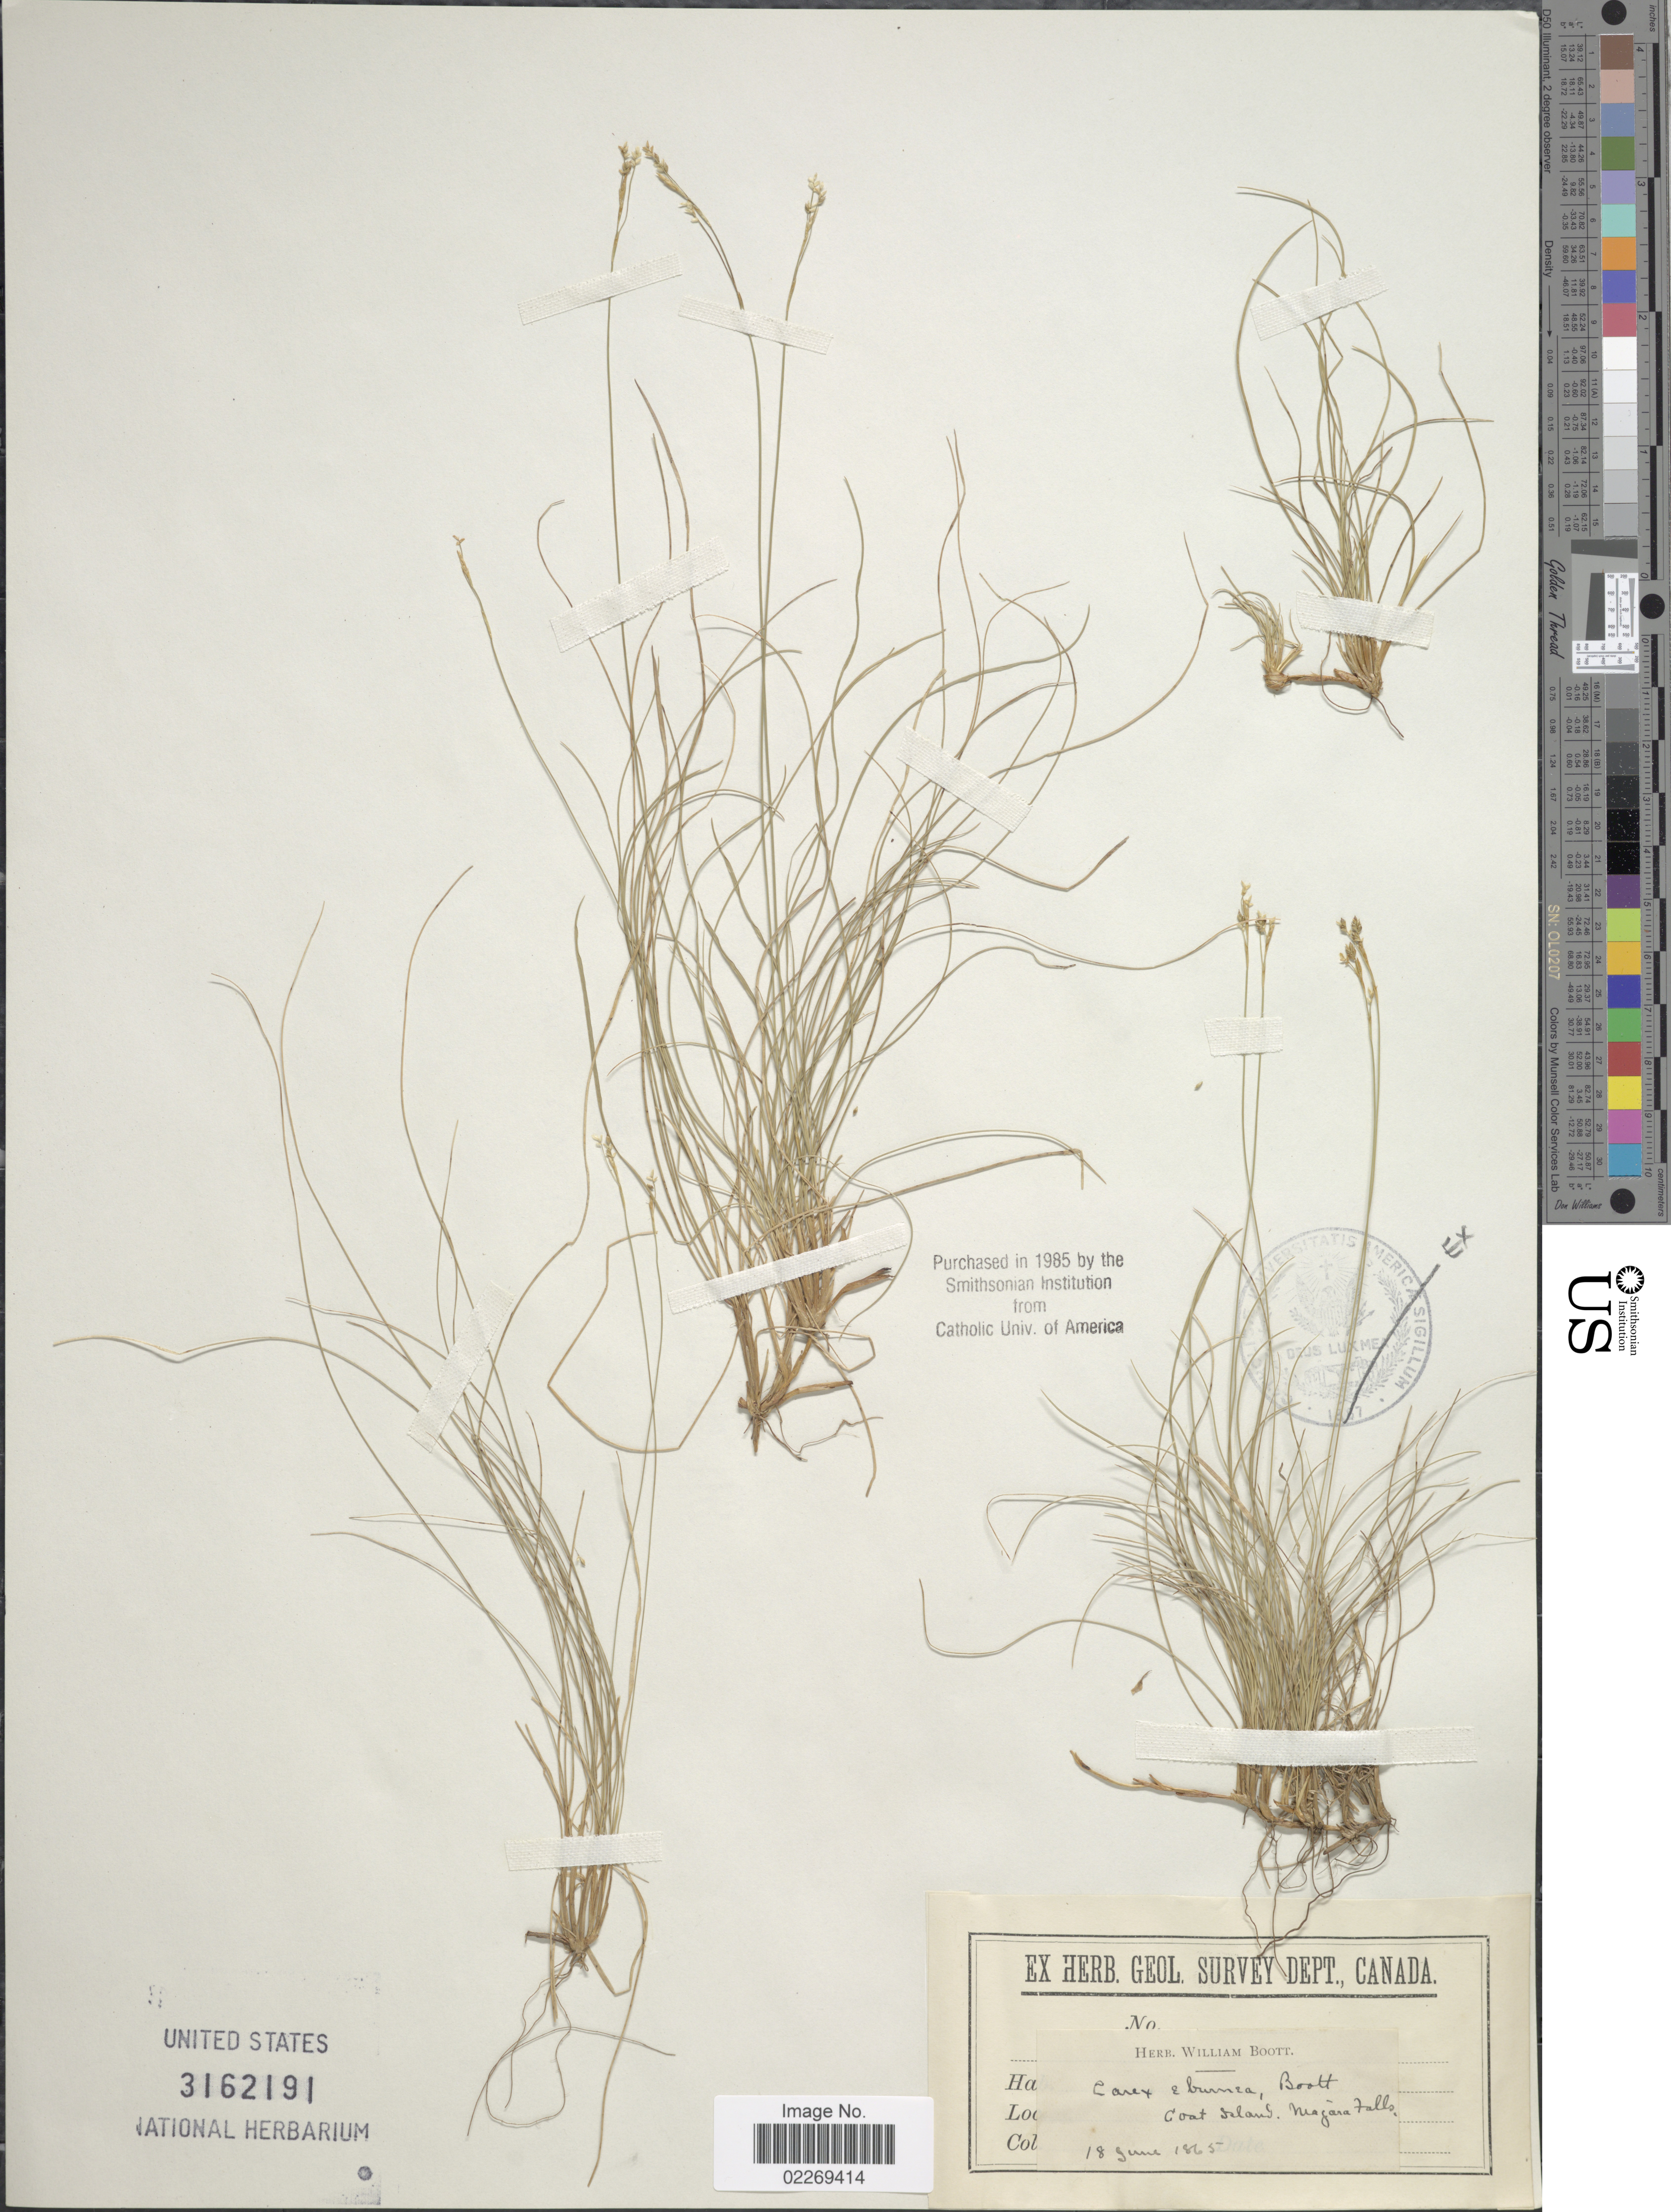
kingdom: Plantae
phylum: Tracheophyta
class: Liliopsida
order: Poales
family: Cyperaceae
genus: Carex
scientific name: Carex eburnea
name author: Boott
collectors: ex herb. William Boott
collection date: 1865-06-18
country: United States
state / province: New York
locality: Goat Island, Niagara Falls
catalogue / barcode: US 3162191